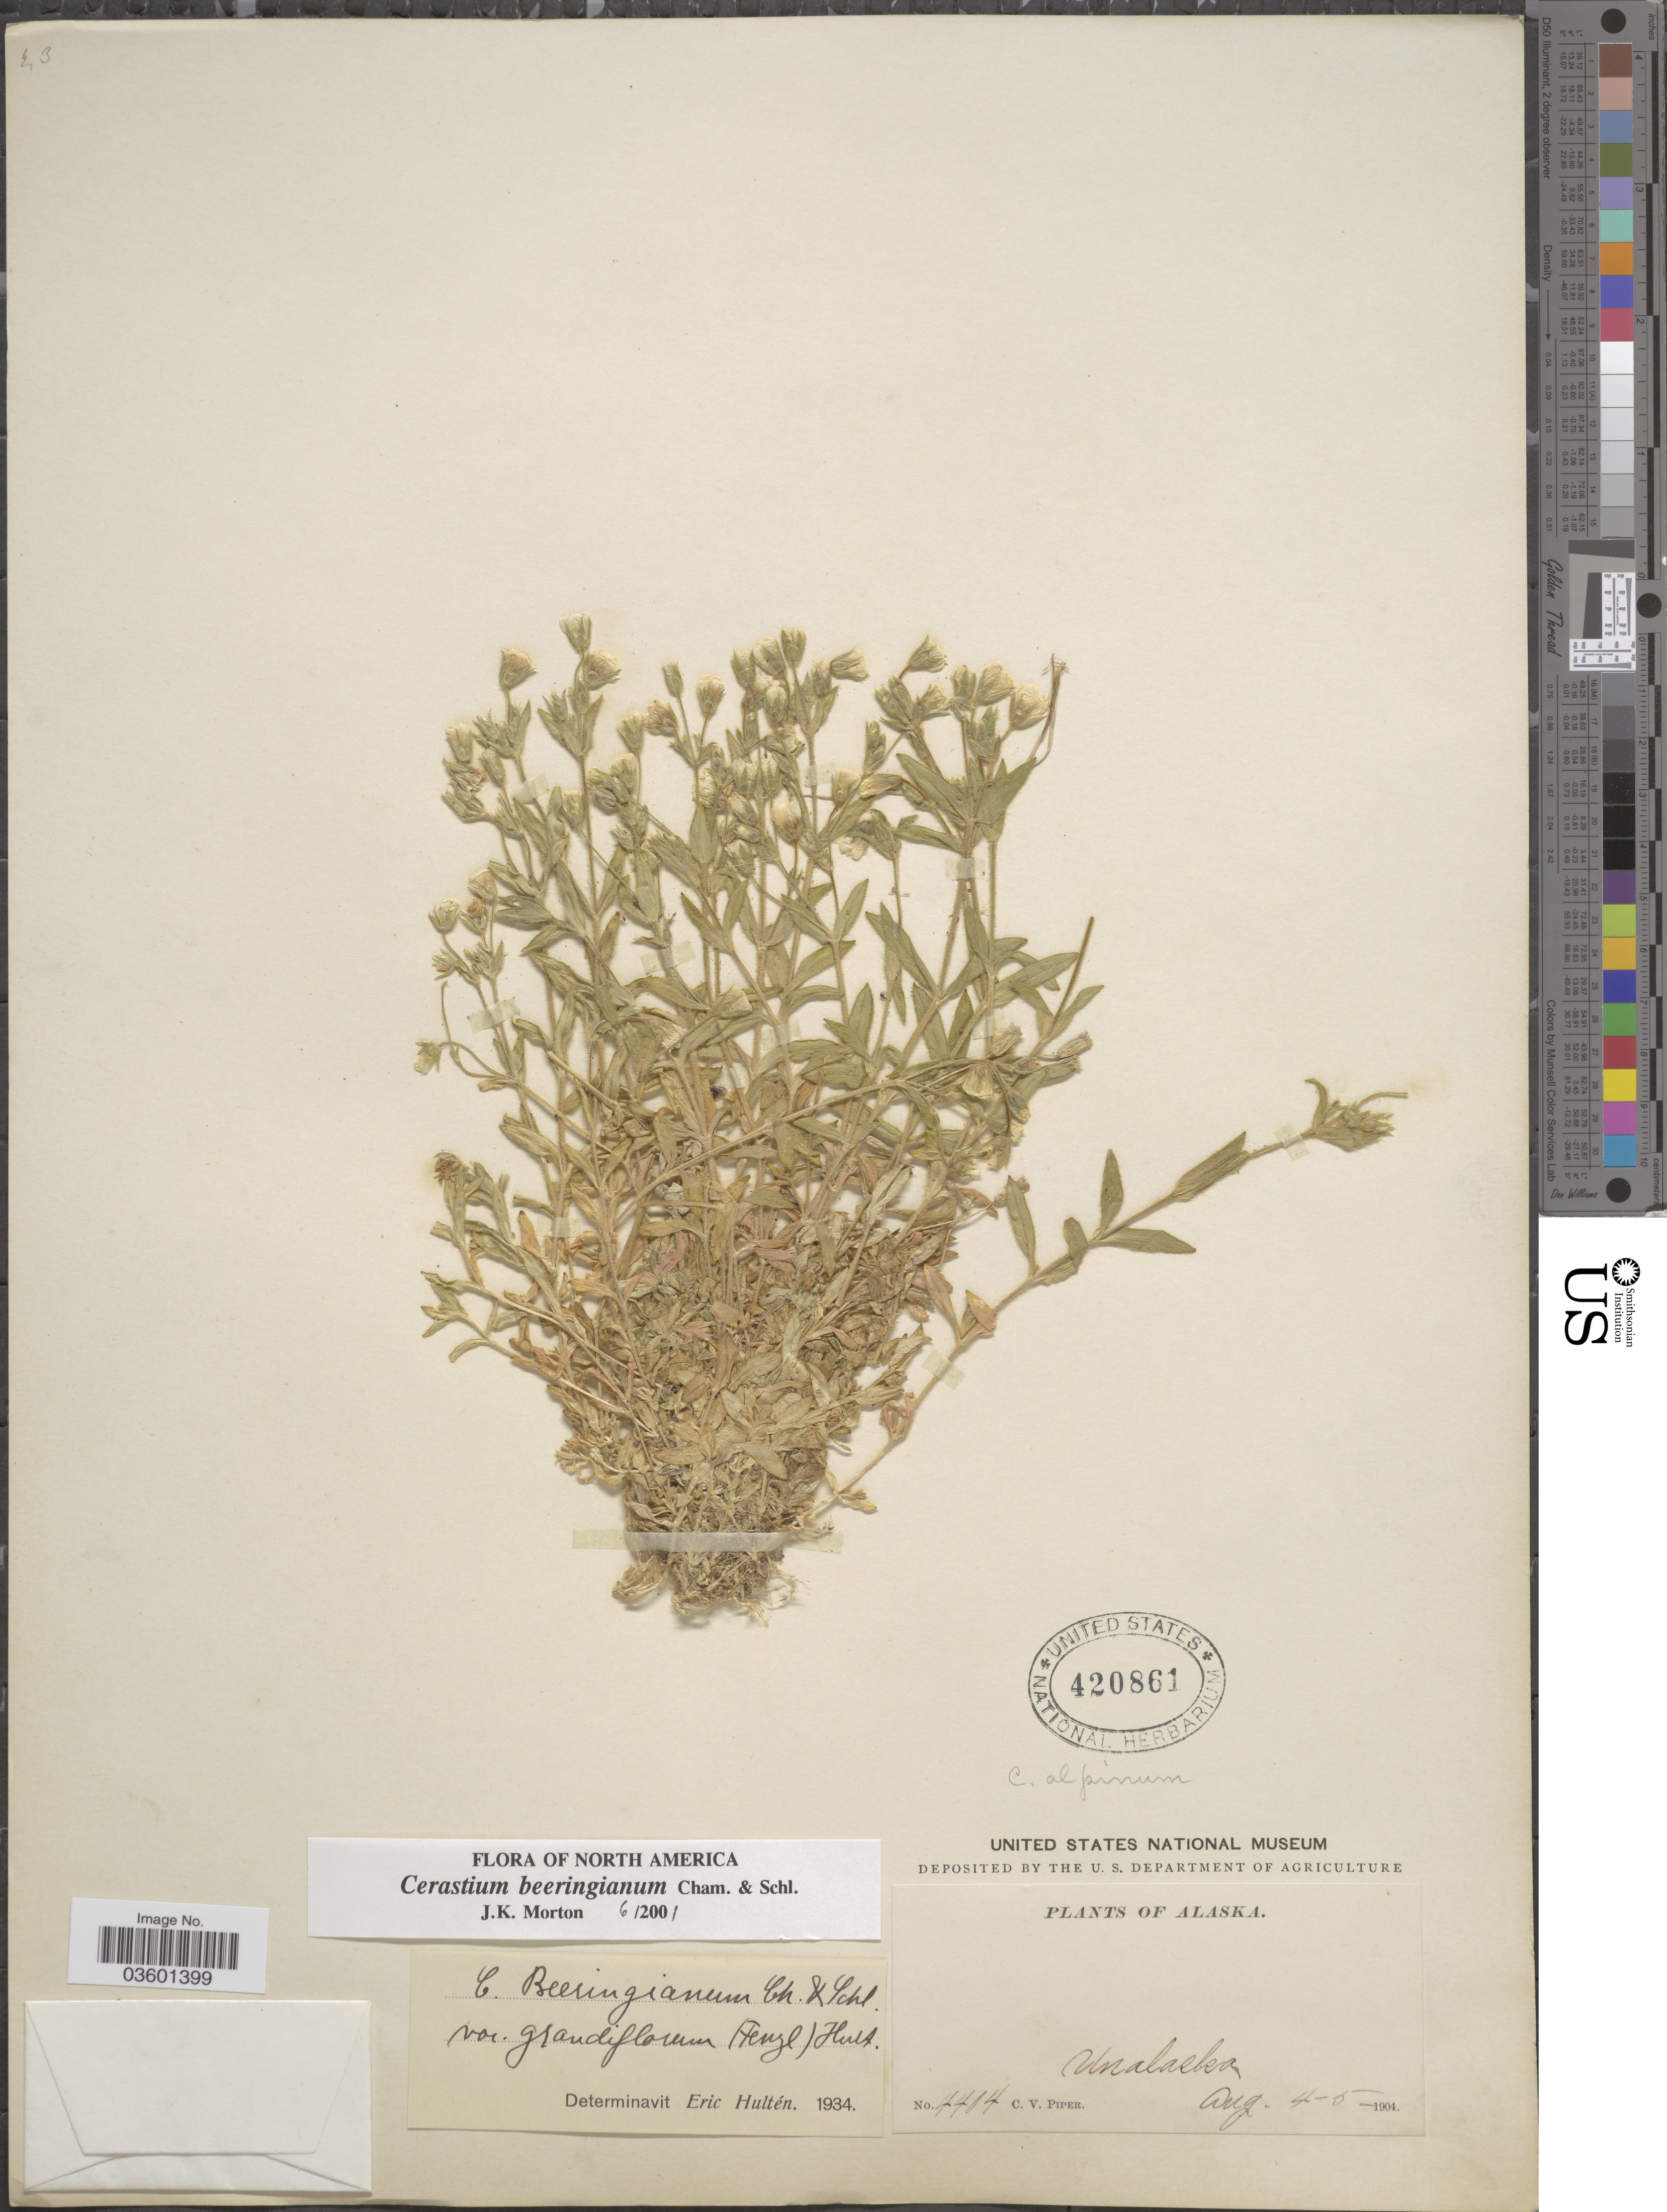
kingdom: Plantae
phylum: Tracheophyta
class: Magnoliopsida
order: Caryophyllales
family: Caryophyllaceae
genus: Cerastium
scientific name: Cerastium beeringianum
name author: Cham. & Schltdl.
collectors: C. V. Piper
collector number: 4404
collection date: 1904-08-04/1904-08-05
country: United States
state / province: Alaska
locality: Unalaska.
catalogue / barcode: US 420861